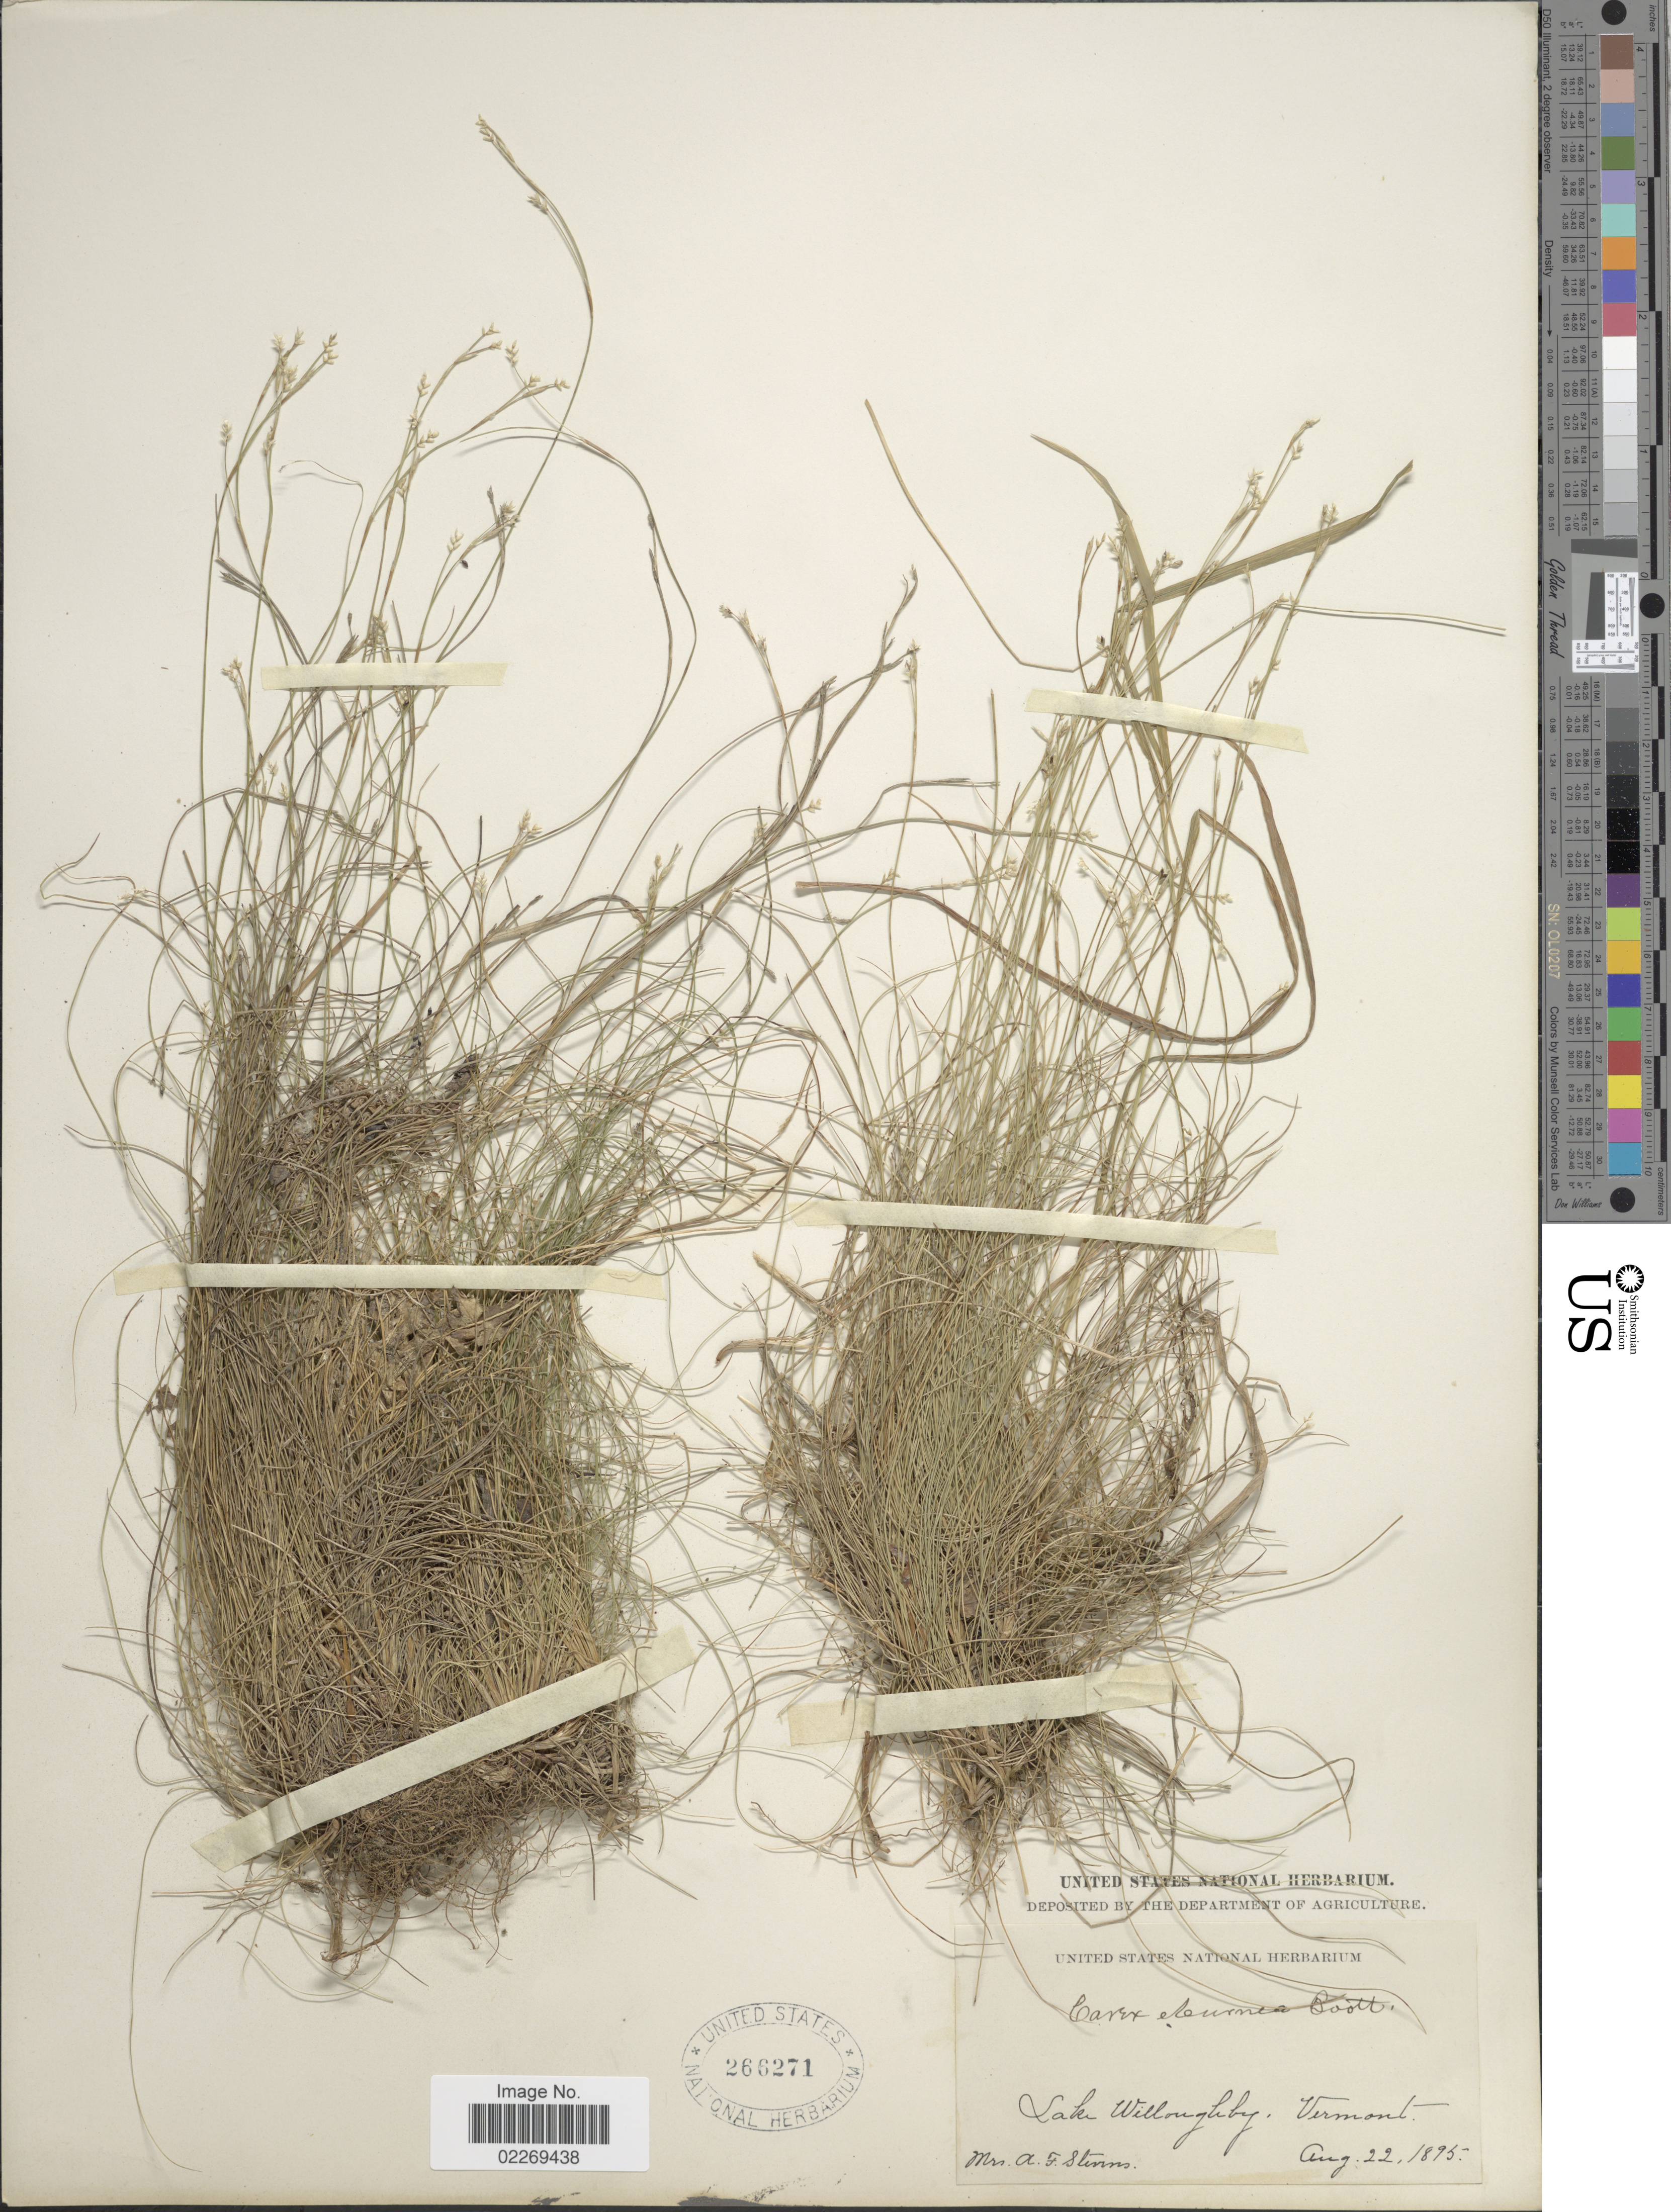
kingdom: Plantae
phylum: Tracheophyta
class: Liliopsida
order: Poales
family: Cyperaceae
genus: Carex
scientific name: Carex eburnea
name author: Boott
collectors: A. Stevens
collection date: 1895-08-22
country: United States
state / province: Vermont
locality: Lake Willoughby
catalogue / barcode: US 266271